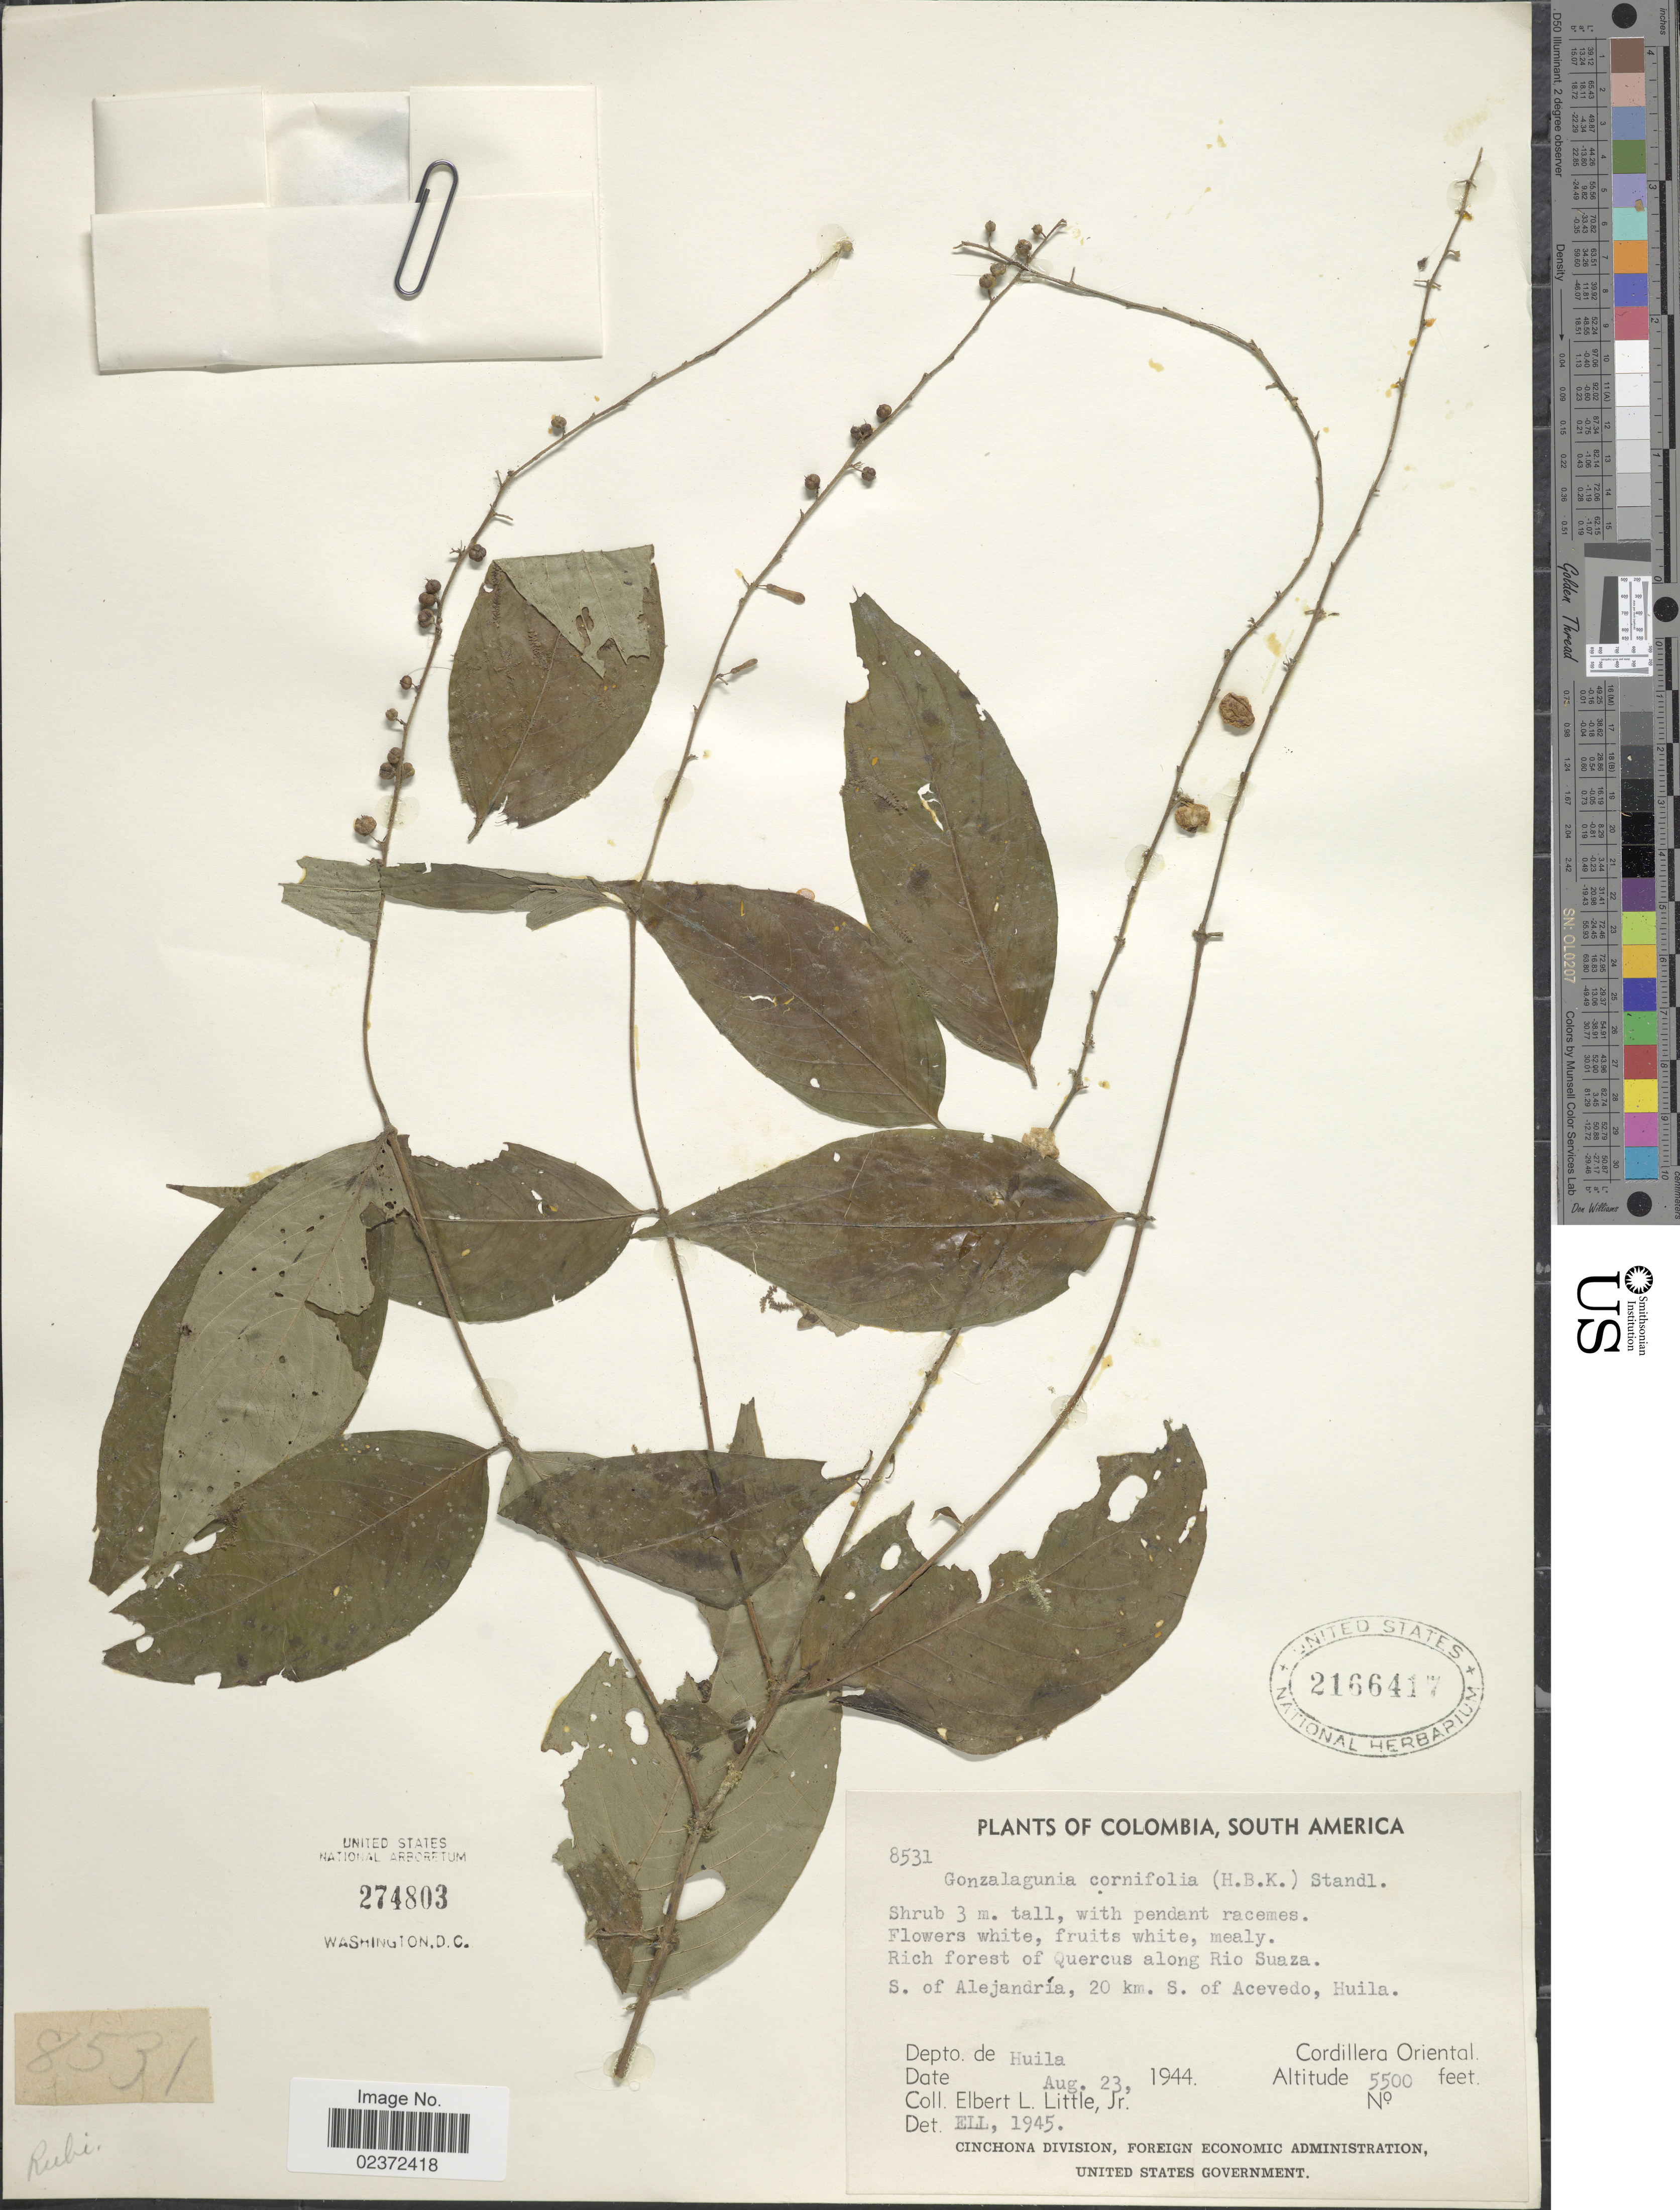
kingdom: Plantae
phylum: Tracheophyta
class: Magnoliopsida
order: Gentianales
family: Rubiaceae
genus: Gonzalagunia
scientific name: Gonzalagunia cornifolia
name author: (Kunth) Standl.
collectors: E. L. Little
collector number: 8531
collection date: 1944-08-23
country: Colombia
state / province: Huila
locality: along Rio Zuaza. S. of Alejandría, 20 km S of Acevedo, Cordillera Oriental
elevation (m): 1676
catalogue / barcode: US 274803